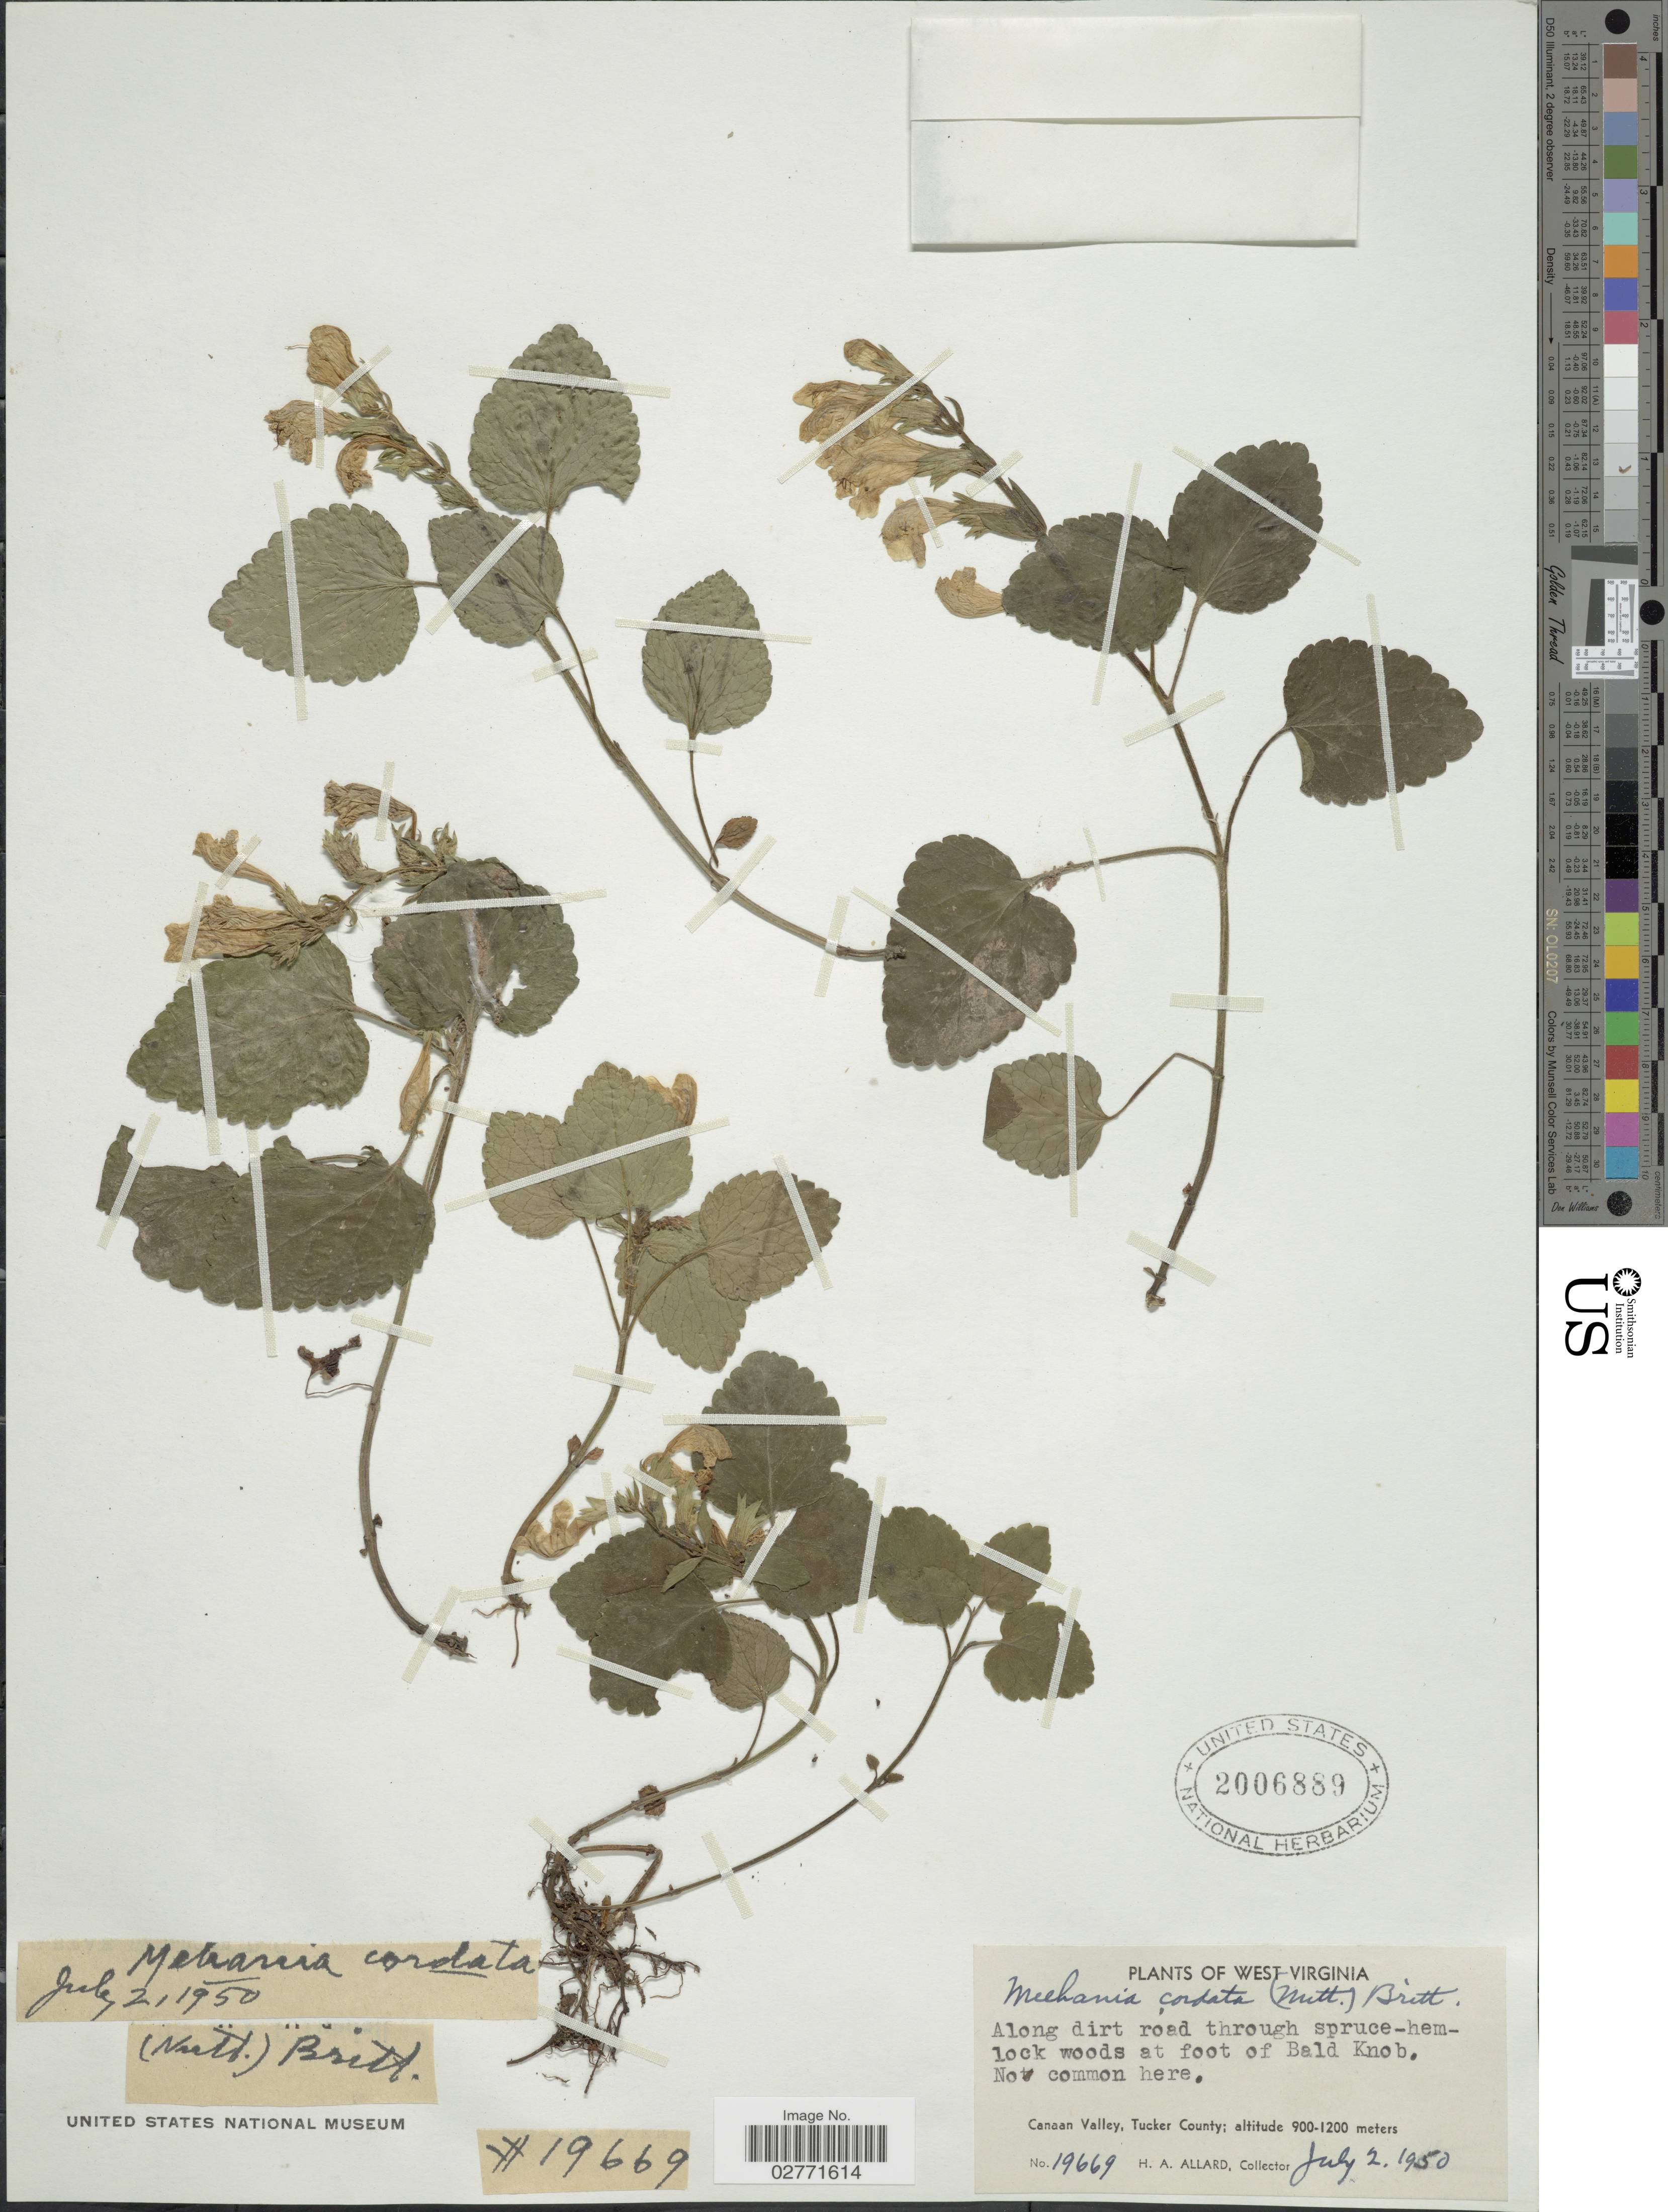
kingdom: Plantae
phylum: Tracheophyta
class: Magnoliopsida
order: Lamiales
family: Lamiaceae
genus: Meehania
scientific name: Meehania cordata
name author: (Nutt.) Britton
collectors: H. A. Allard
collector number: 19669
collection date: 1950-07-02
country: United States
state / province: West Virginia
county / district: Tucker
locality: Along dirt road through spruce-hem-lock woods at foot of Bald Knob, Canaan Valley, Tucker County.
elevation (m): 900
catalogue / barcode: US 2006889